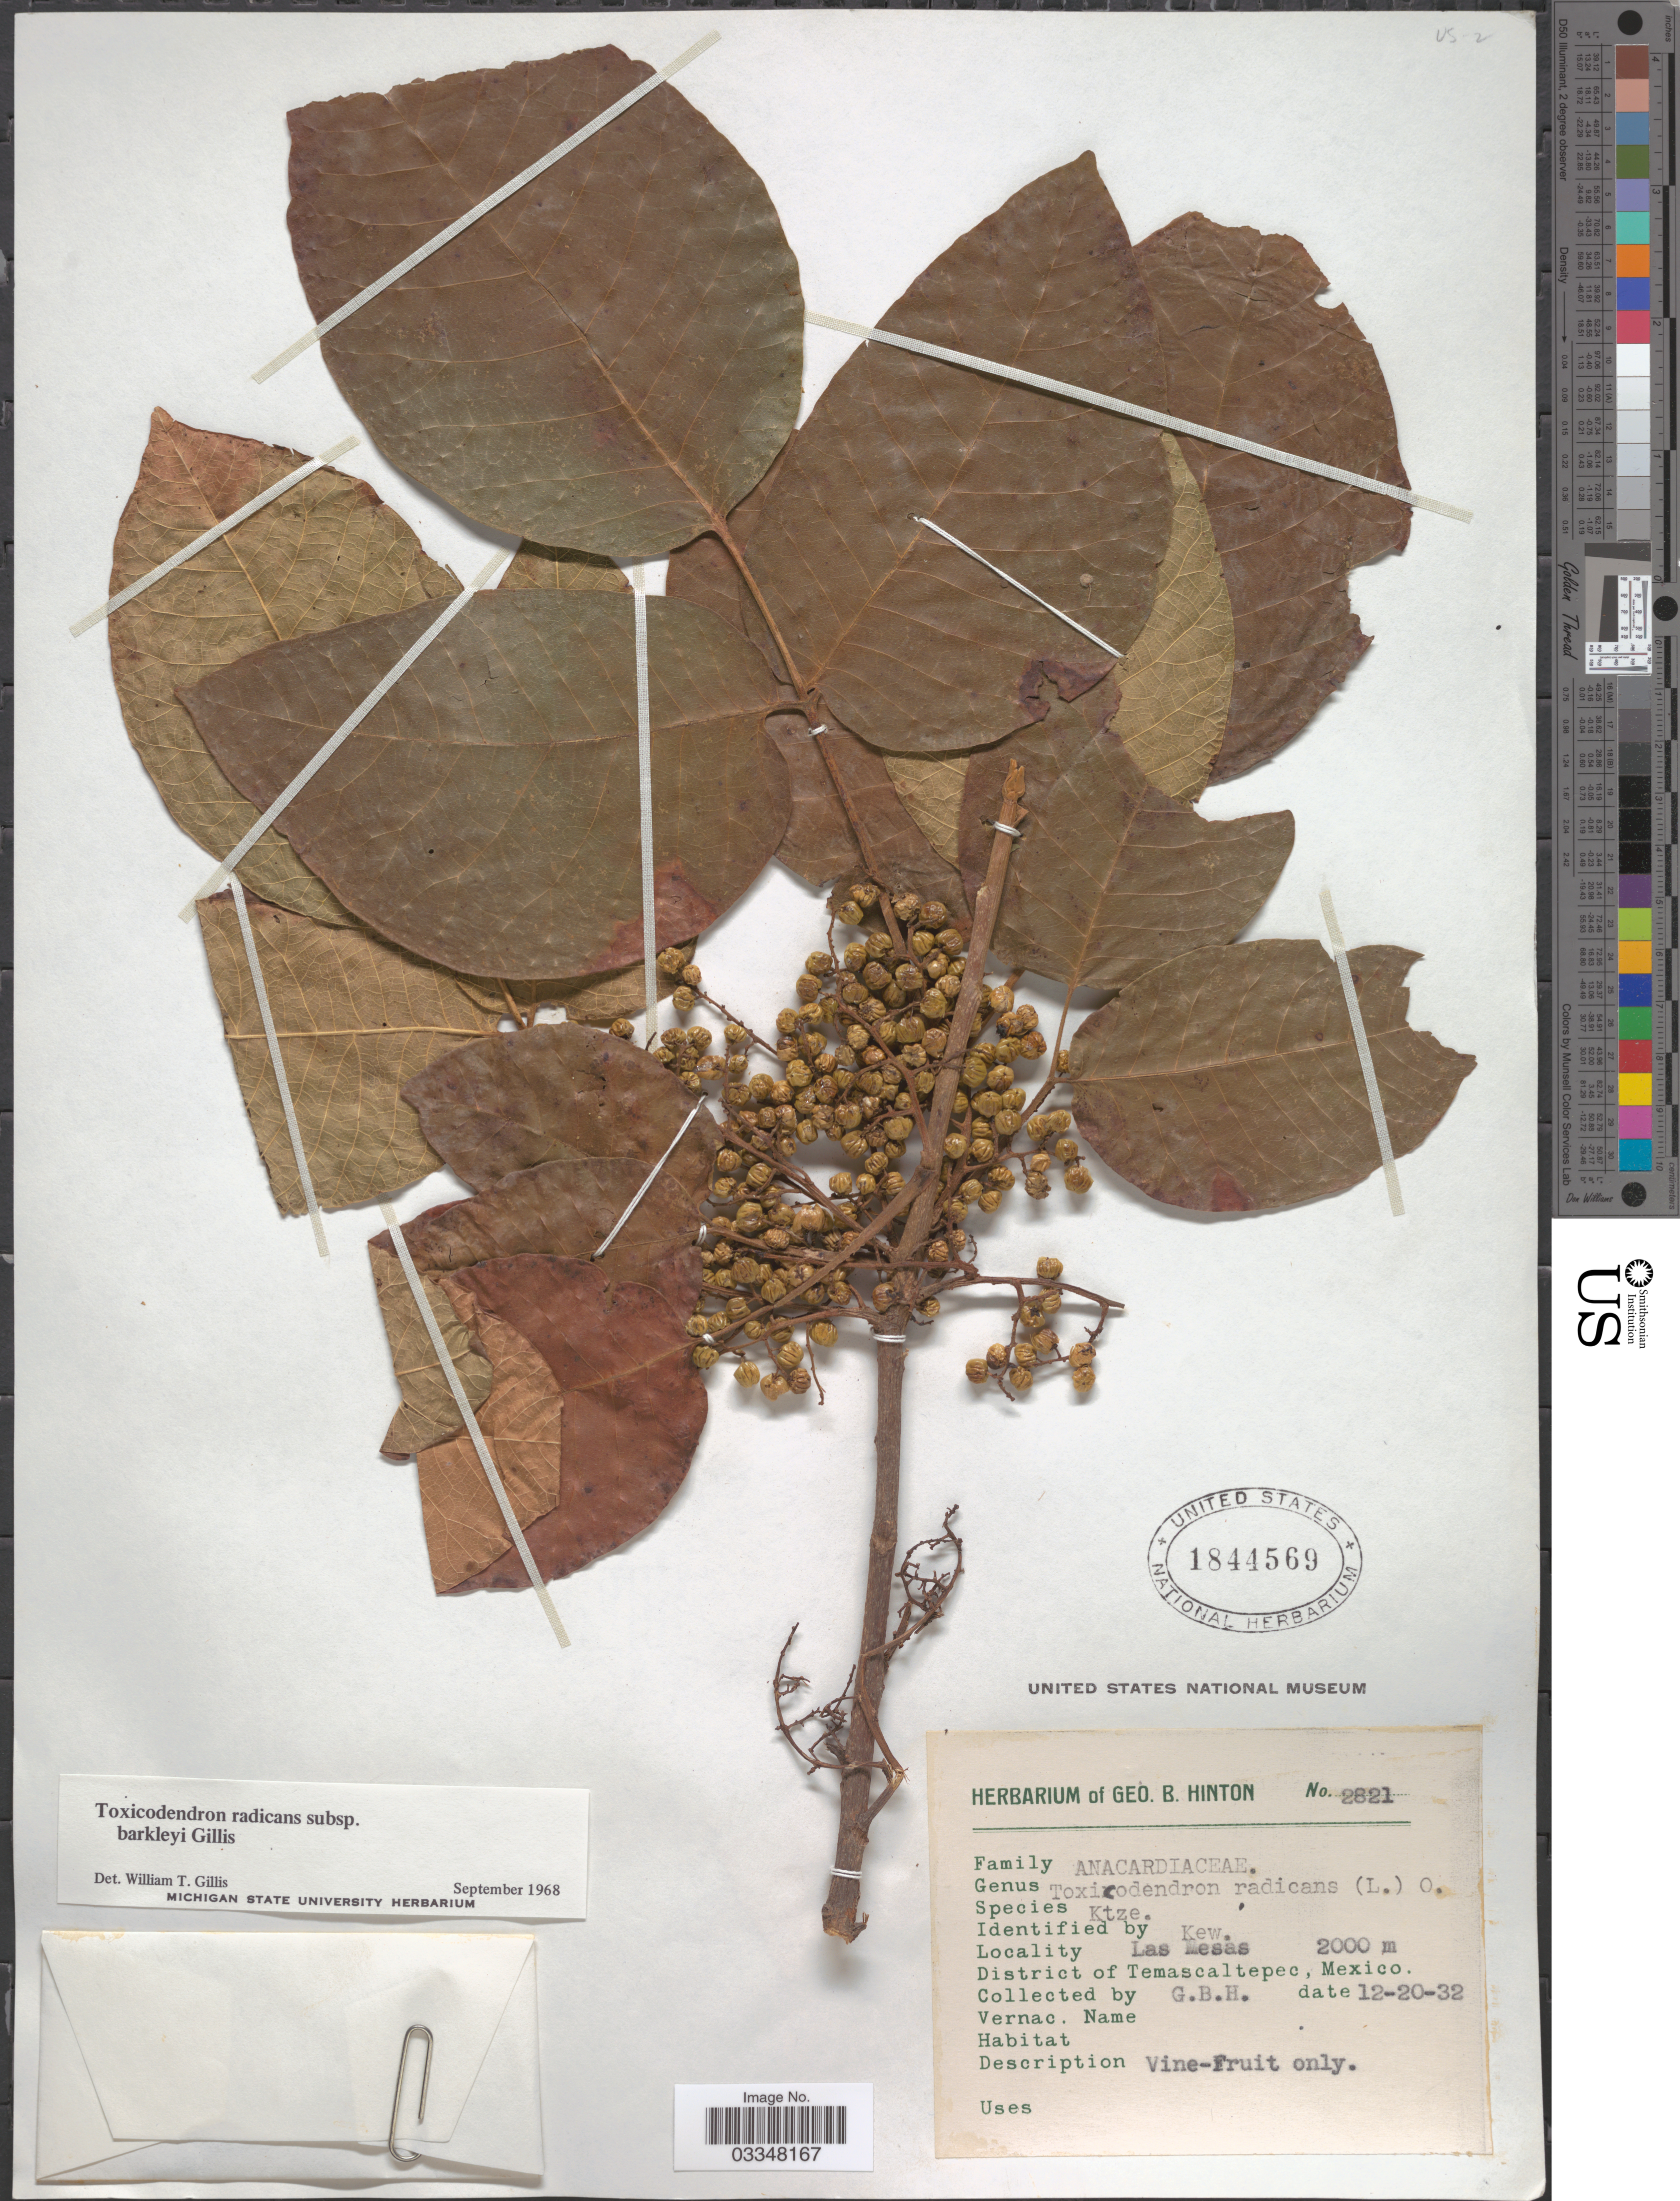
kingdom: Plantae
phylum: Tracheophyta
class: Magnoliopsida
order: Sapindales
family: Anacardiaceae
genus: Toxicodendron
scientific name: Toxicodendron radicans subsp. barkleyi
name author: Gillis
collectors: G. B. Hinton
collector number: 2821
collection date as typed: Transcribed d/m/y: 20/12/32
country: Mexico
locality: Las Mesas. District of Temascaltepec.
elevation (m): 2000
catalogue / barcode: US 1844569